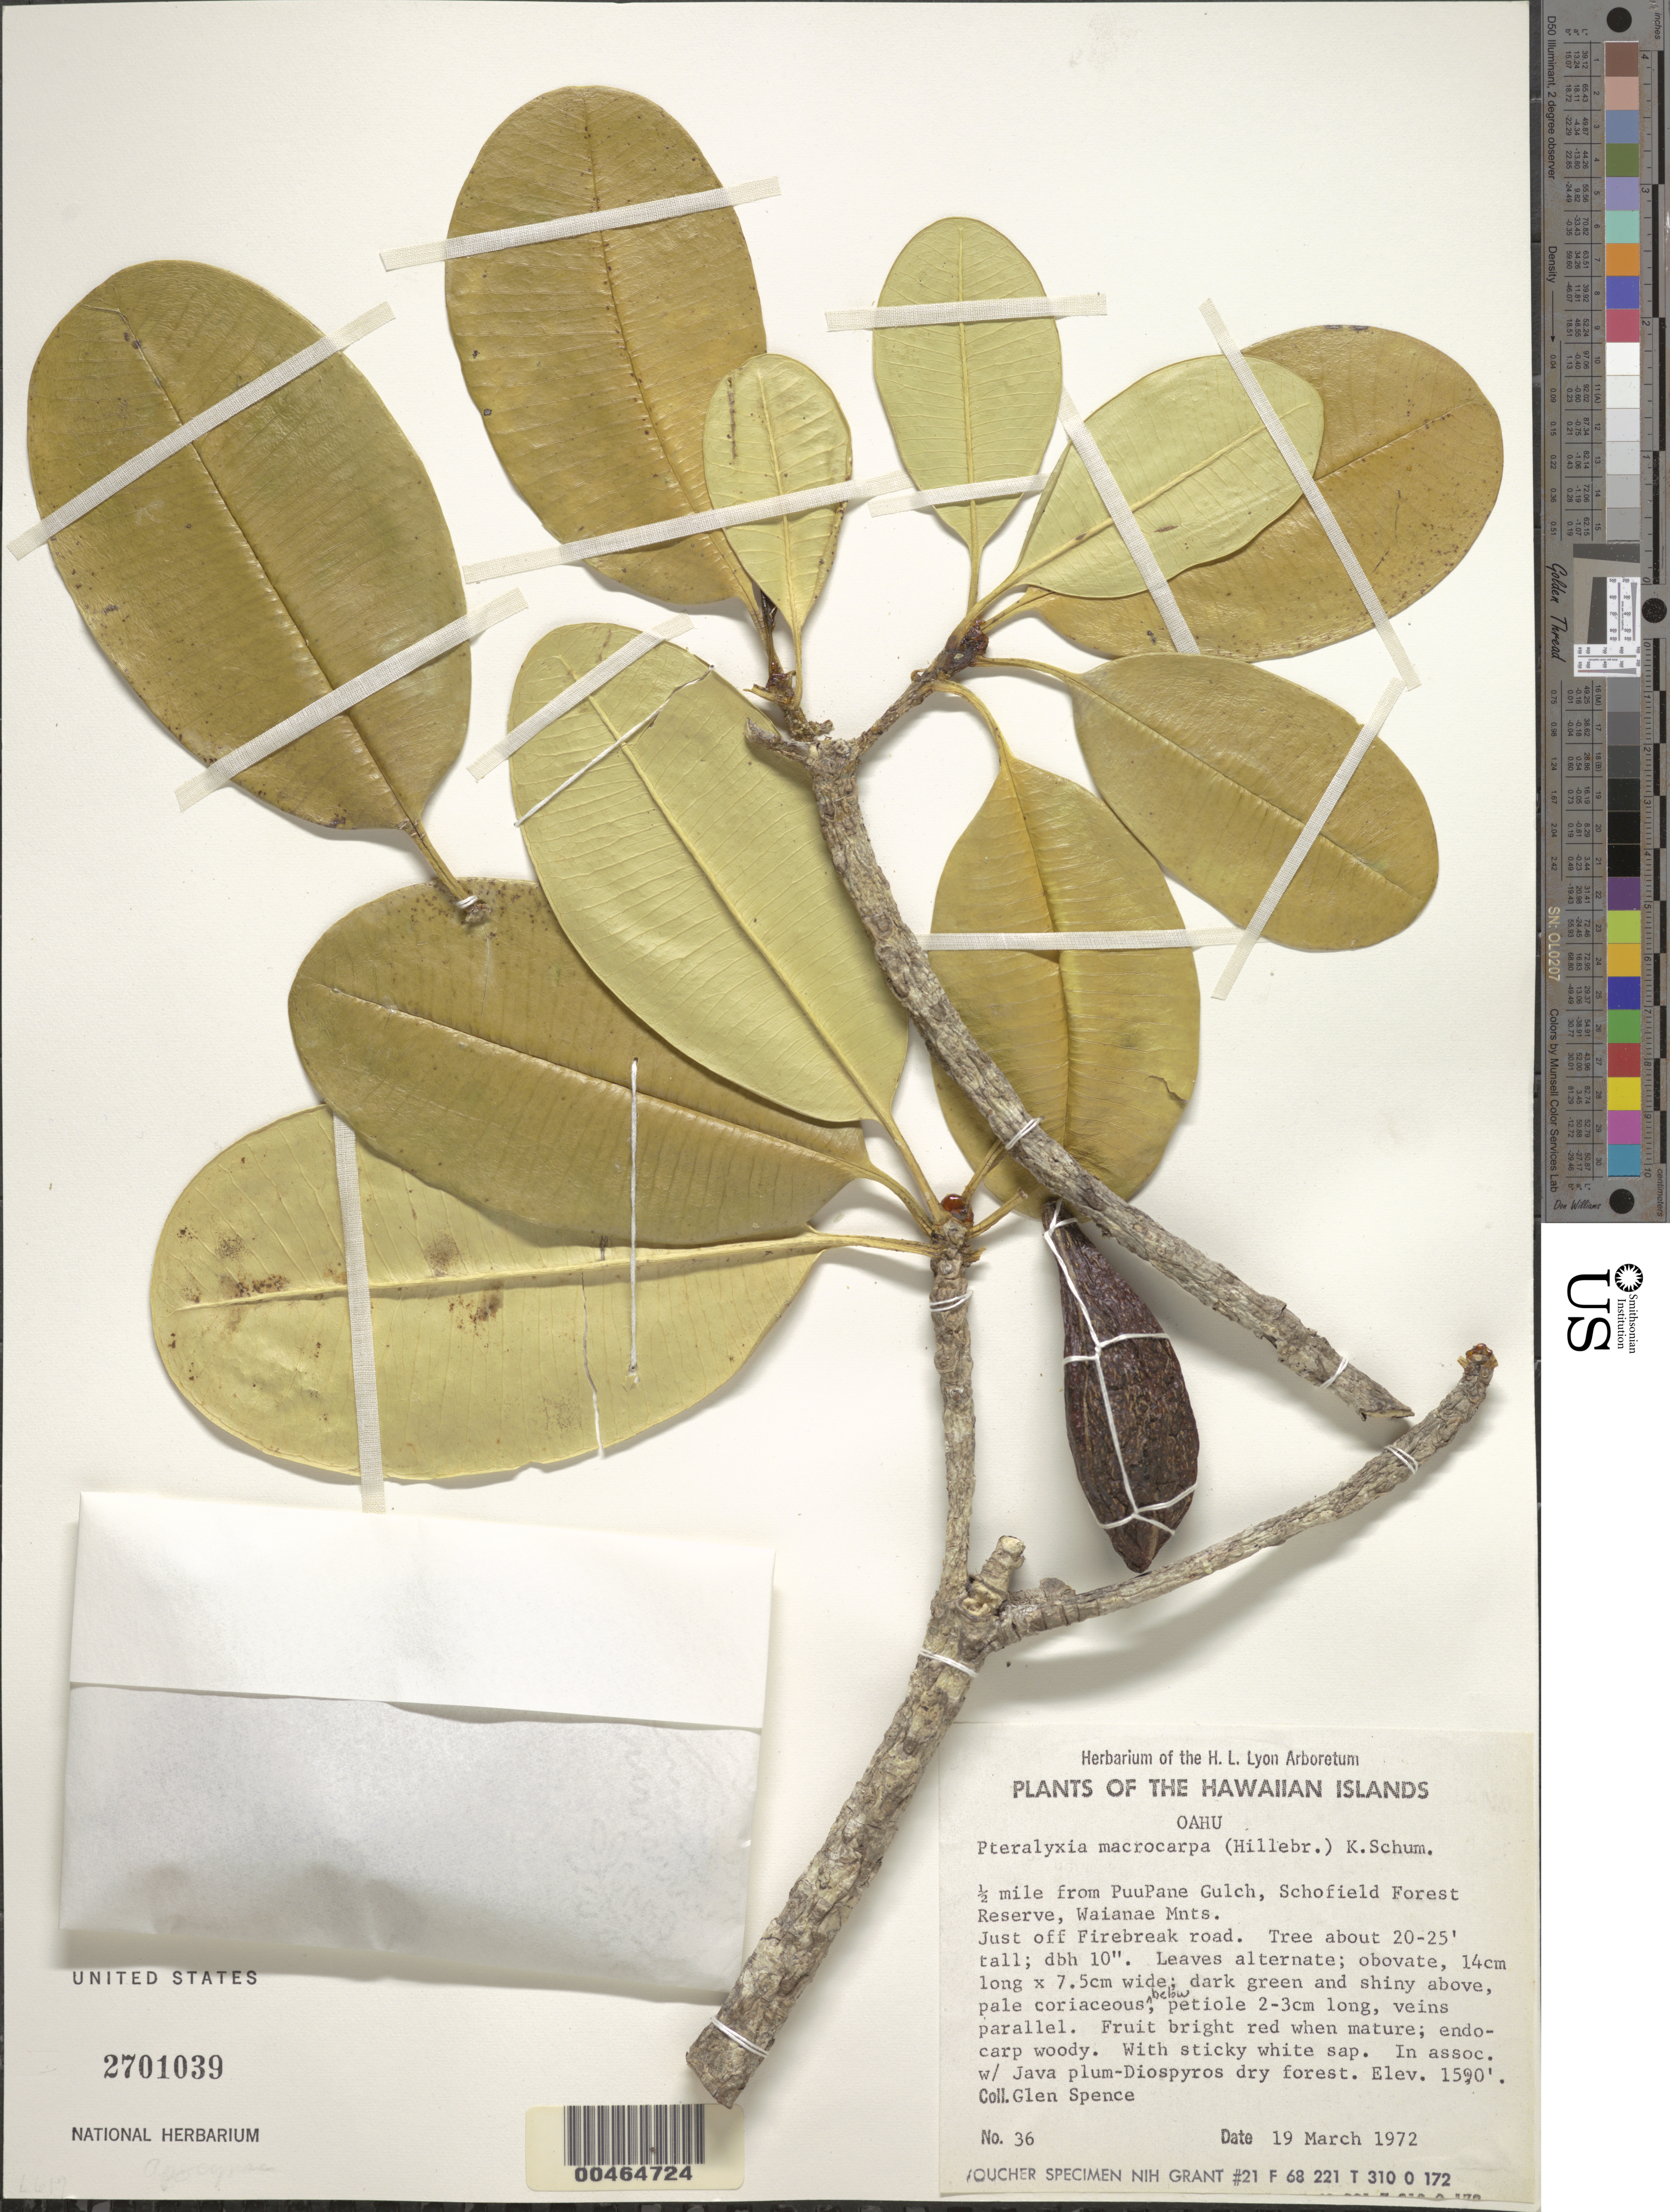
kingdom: Plantae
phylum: Tracheophyta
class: Magnoliopsida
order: Gentianales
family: Apocynaceae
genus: Pteralyxia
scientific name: Pteralyxia macrocarpa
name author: (Hillebr.) K. Schum.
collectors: G. Spence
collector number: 36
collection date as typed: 19 Mar 1972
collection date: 1972-03-19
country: United States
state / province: Hawaii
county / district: Honolulu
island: Oahu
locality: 0.5 mi from Puu Pane Gulch, Schofield Forest Reserve, Waianae Mountains, just off Firebreak Road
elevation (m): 485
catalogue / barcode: US 2701039